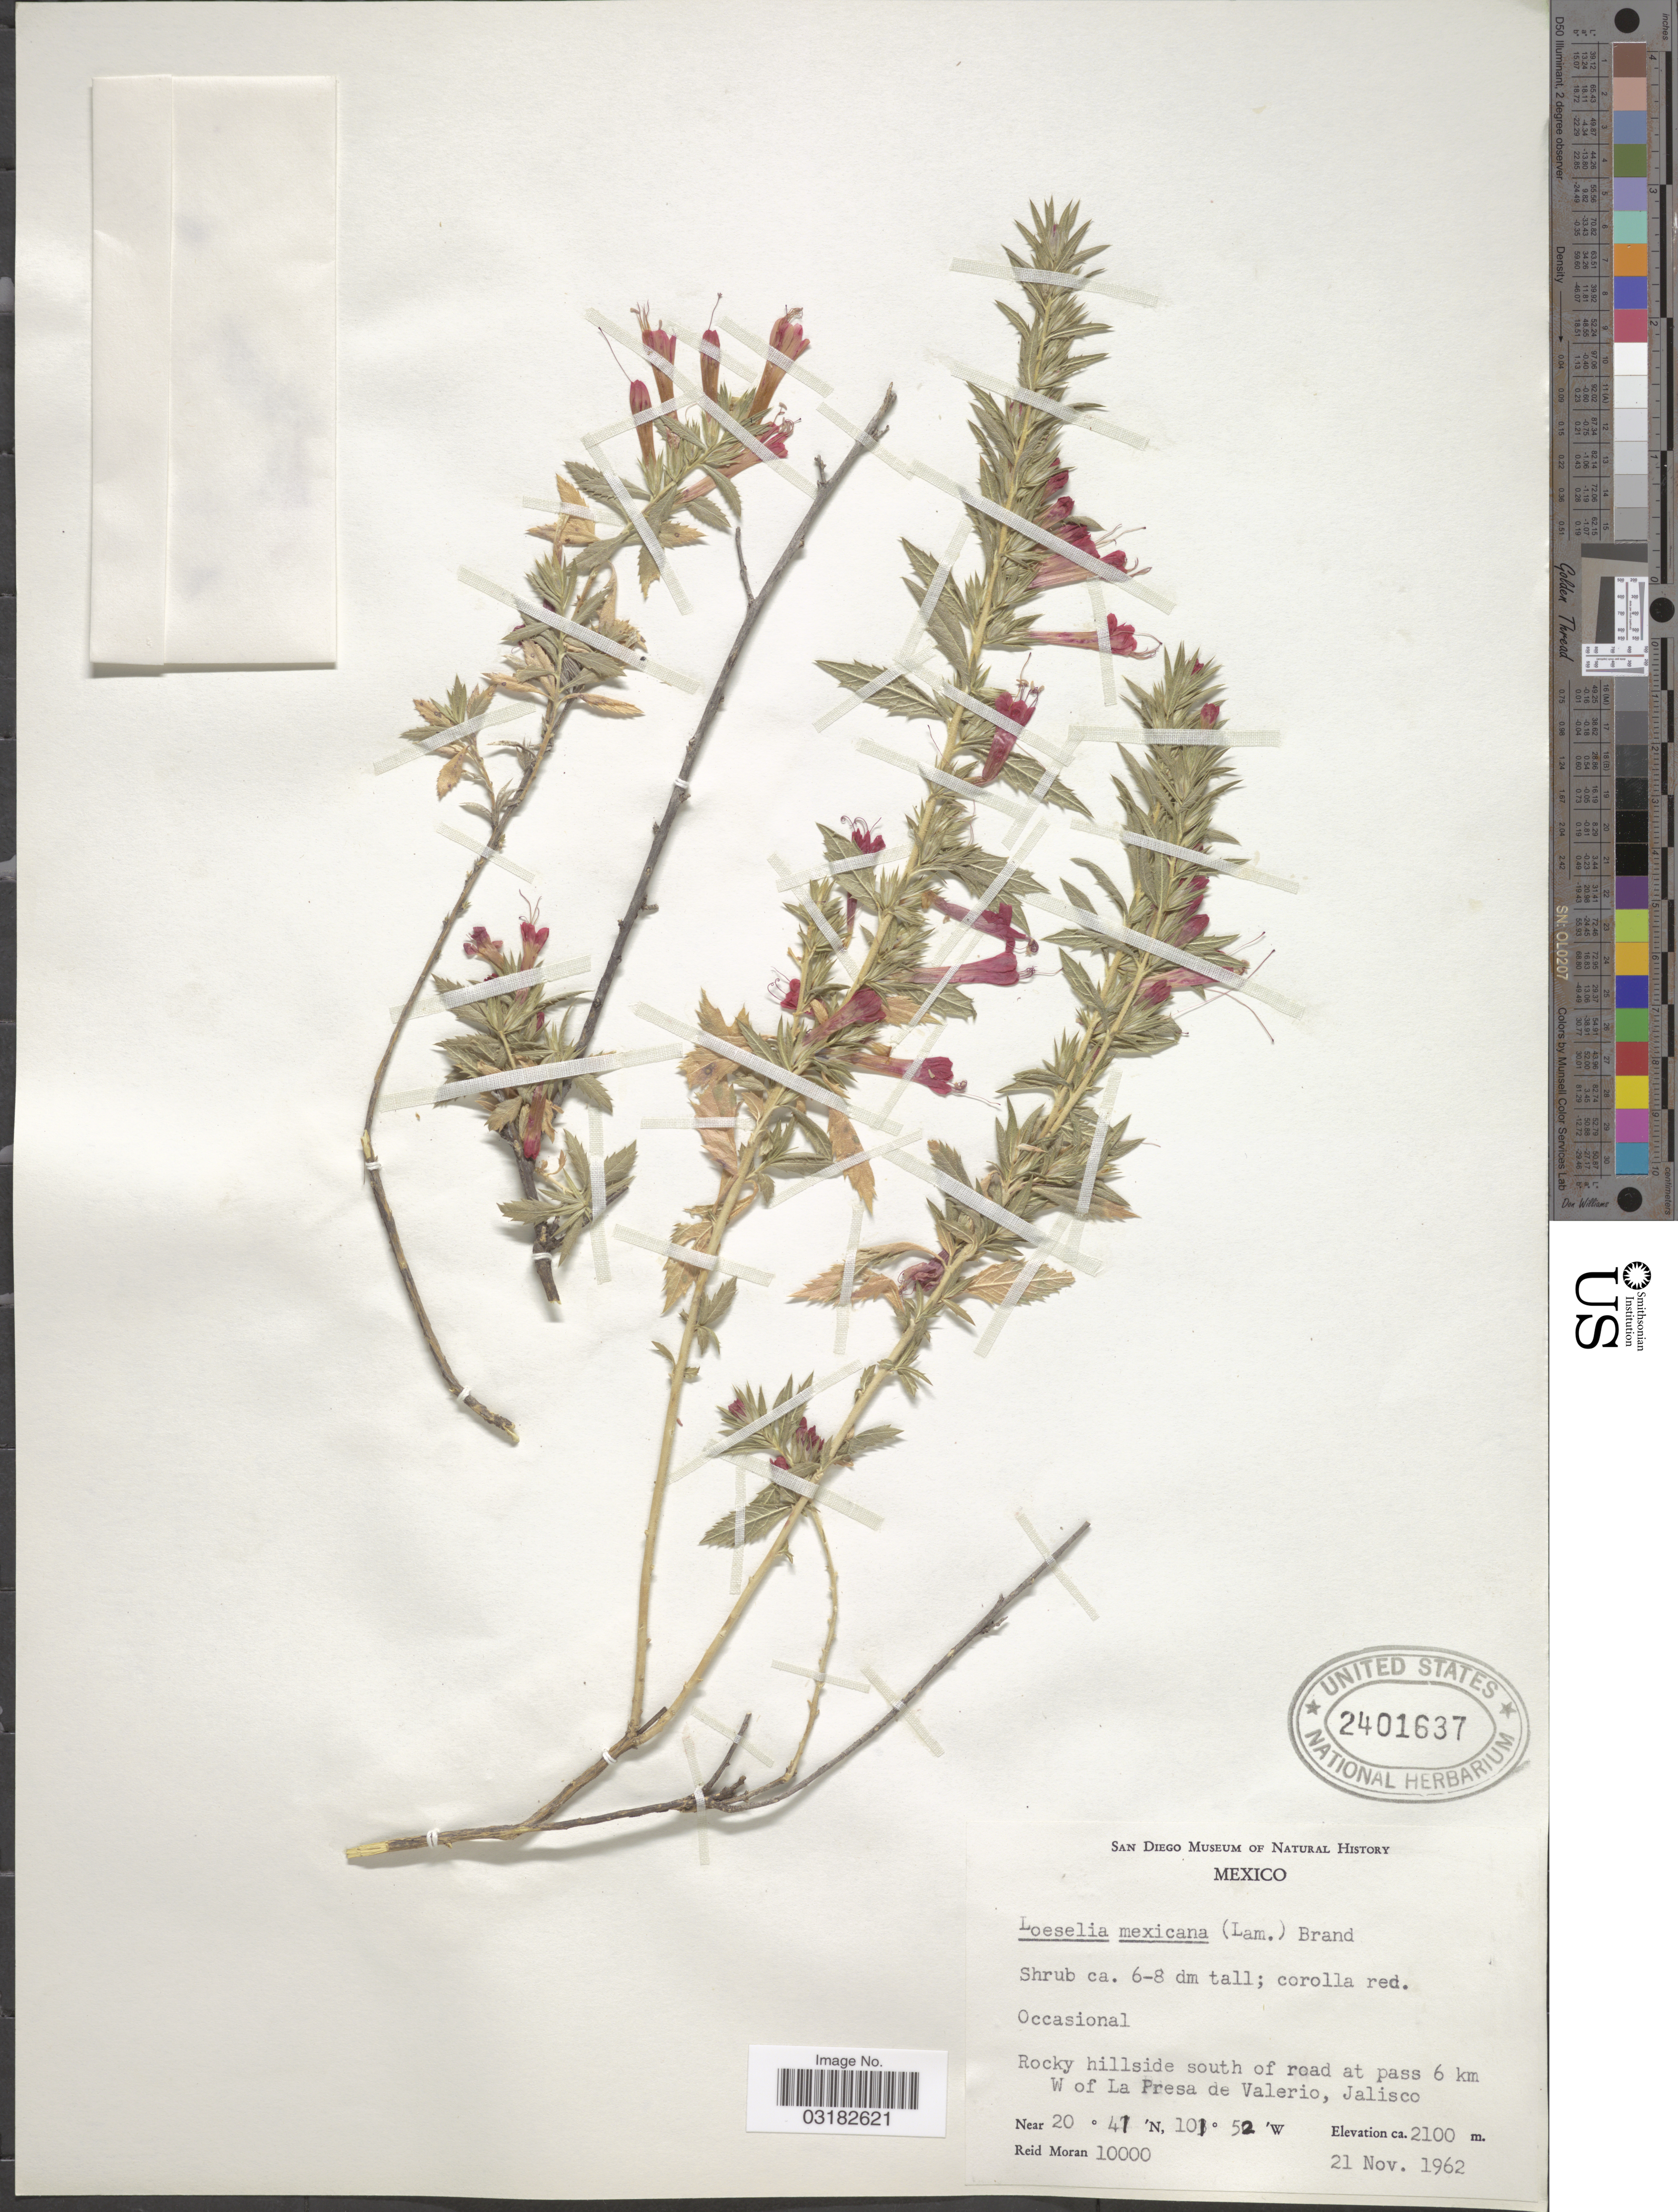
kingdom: Plantae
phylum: Tracheophyta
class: Magnoliopsida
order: Ericales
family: Polemoniaceae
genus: Loeselia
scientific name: Loeselia mexicana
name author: (Lam.) Brand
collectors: R. V. Moran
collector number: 10000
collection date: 1962-11-21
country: Mexico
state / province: Jalisco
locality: Rocky hillside south of road at pass 6 km W of la Presa de Valerio.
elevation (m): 2100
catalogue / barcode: US 2410637